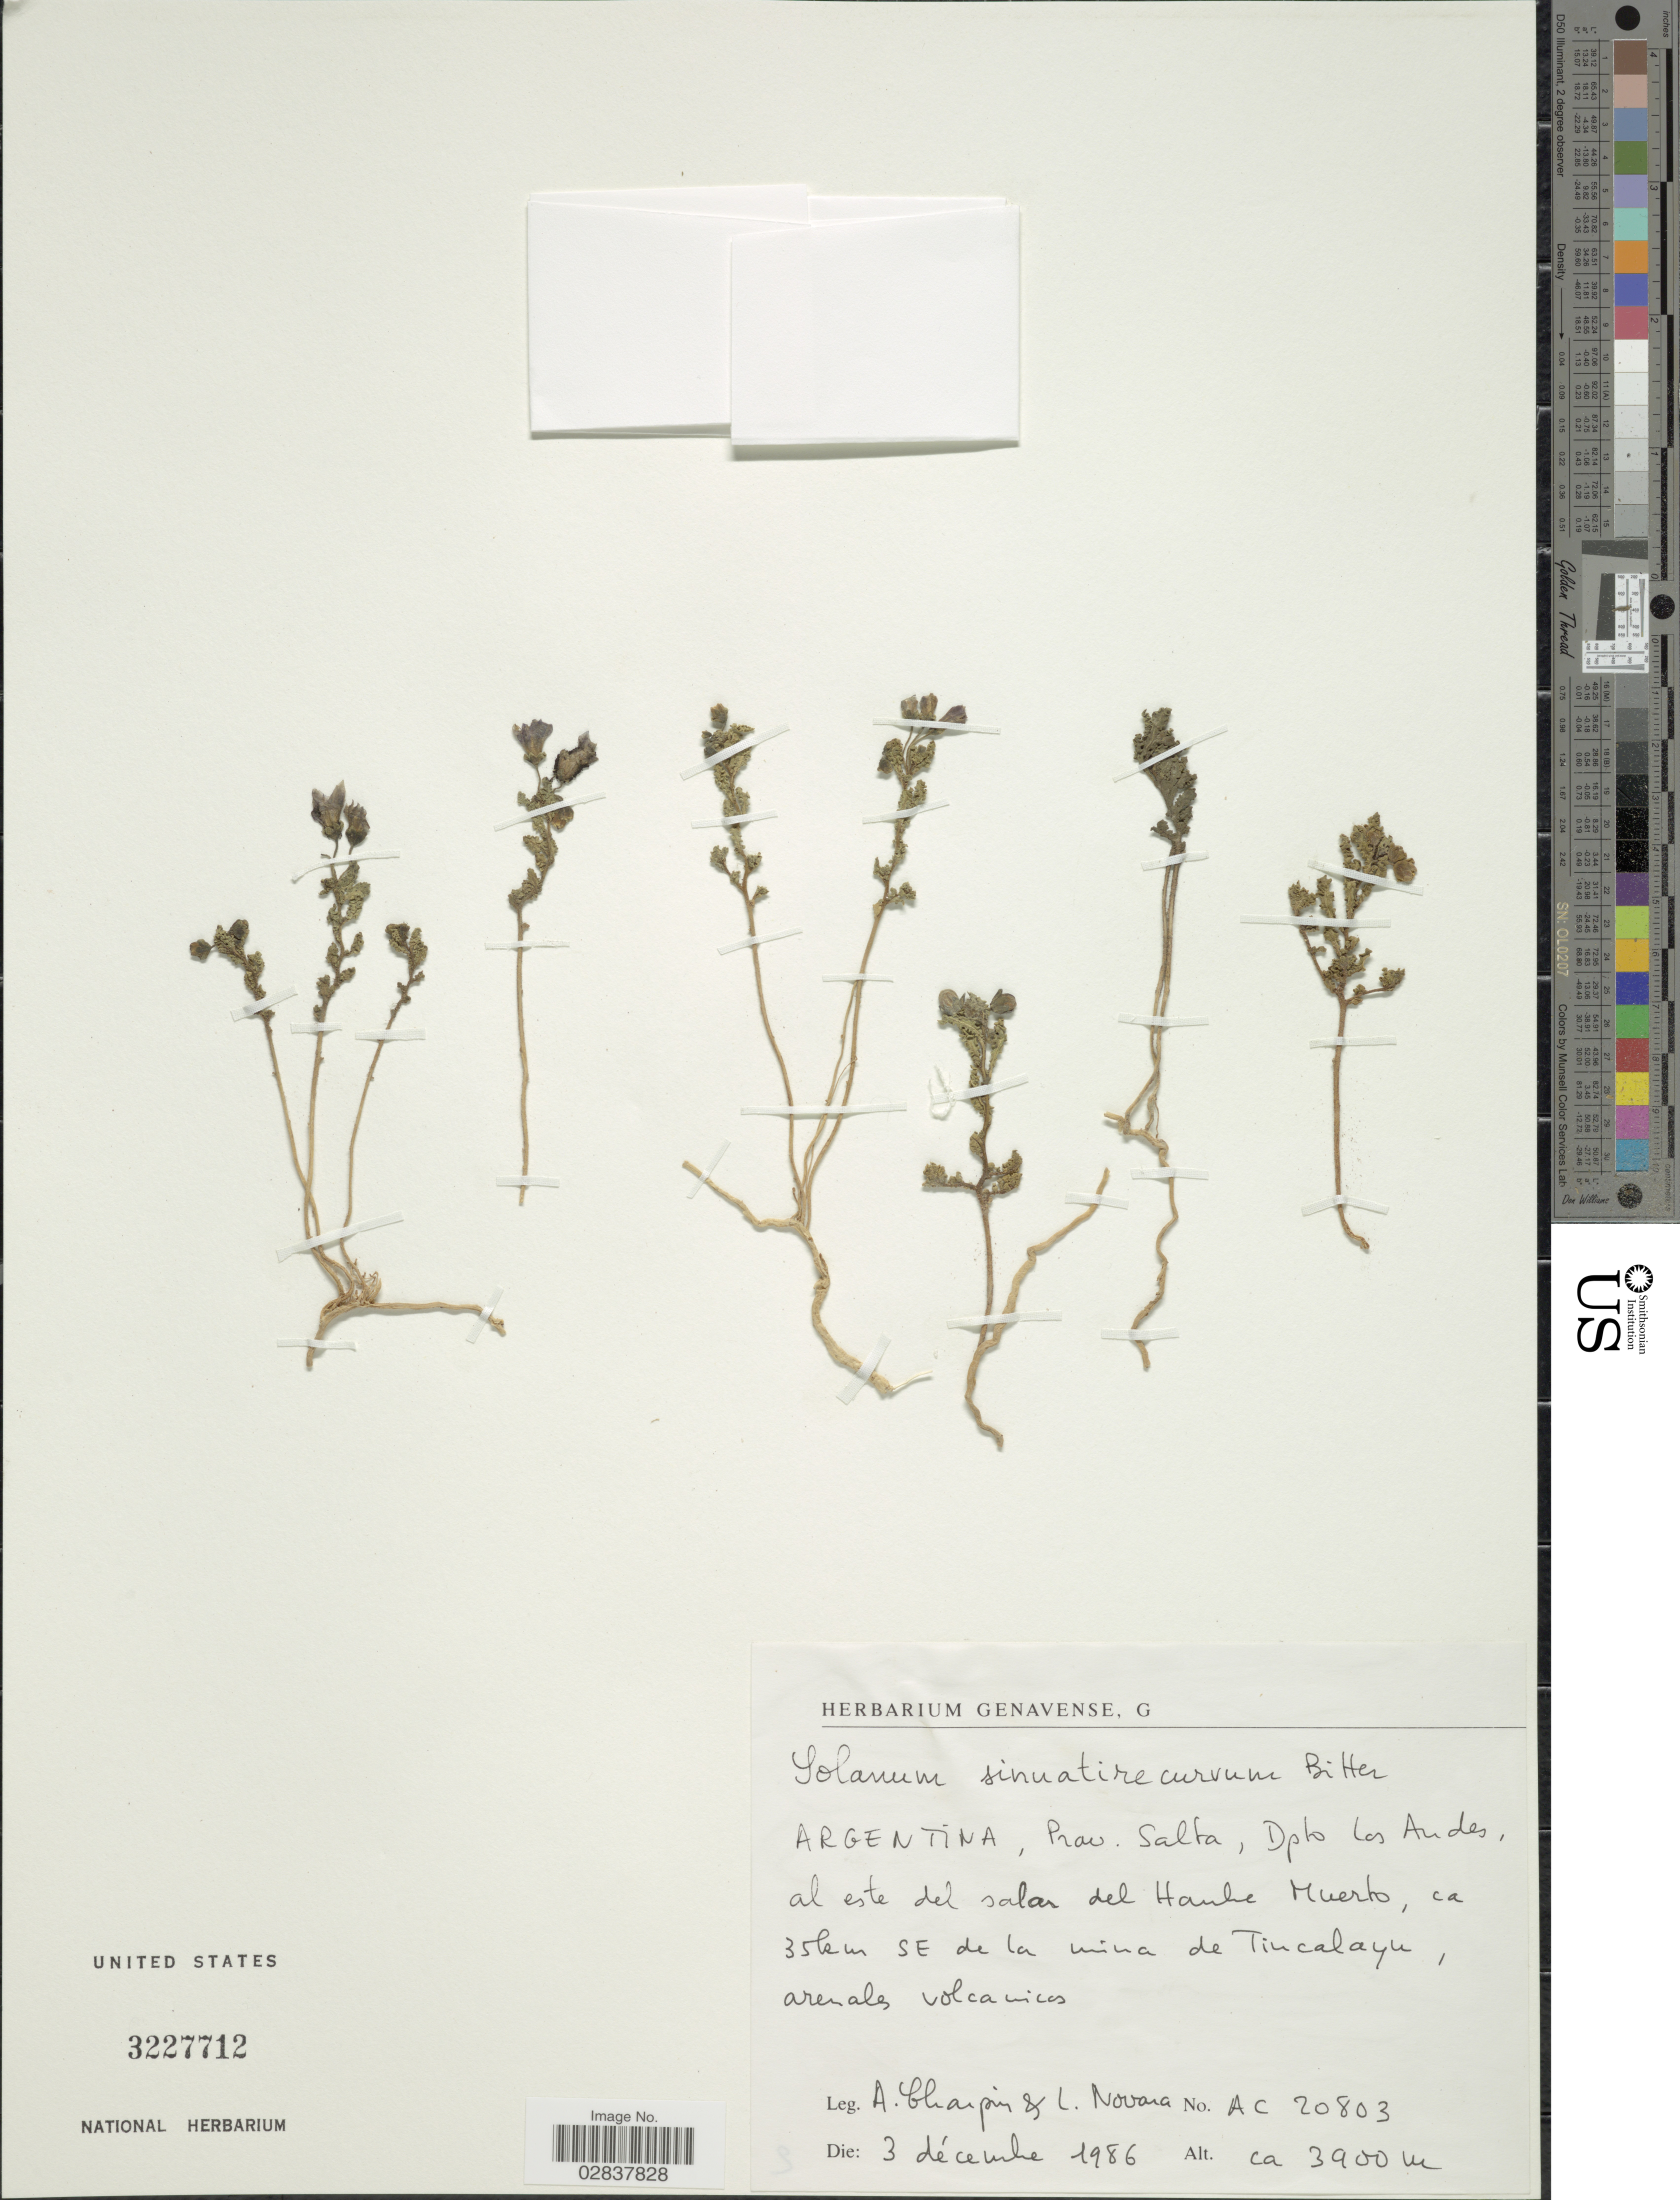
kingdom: Plantae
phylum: Tracheophyta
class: Magnoliopsida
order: Solanales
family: Solanaceae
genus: Solanum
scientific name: Solanum sinuatirecurvum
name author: Bitter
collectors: A. Chaipin & L. Novara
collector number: AC20803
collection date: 1986-12-03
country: Argentina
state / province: Salta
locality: Dpto Los Andes, al este de salar del Haute Muerto, ca. 35km SE de la mina de Tincalayu, arenals volcanices.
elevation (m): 3900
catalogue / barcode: US 3227712